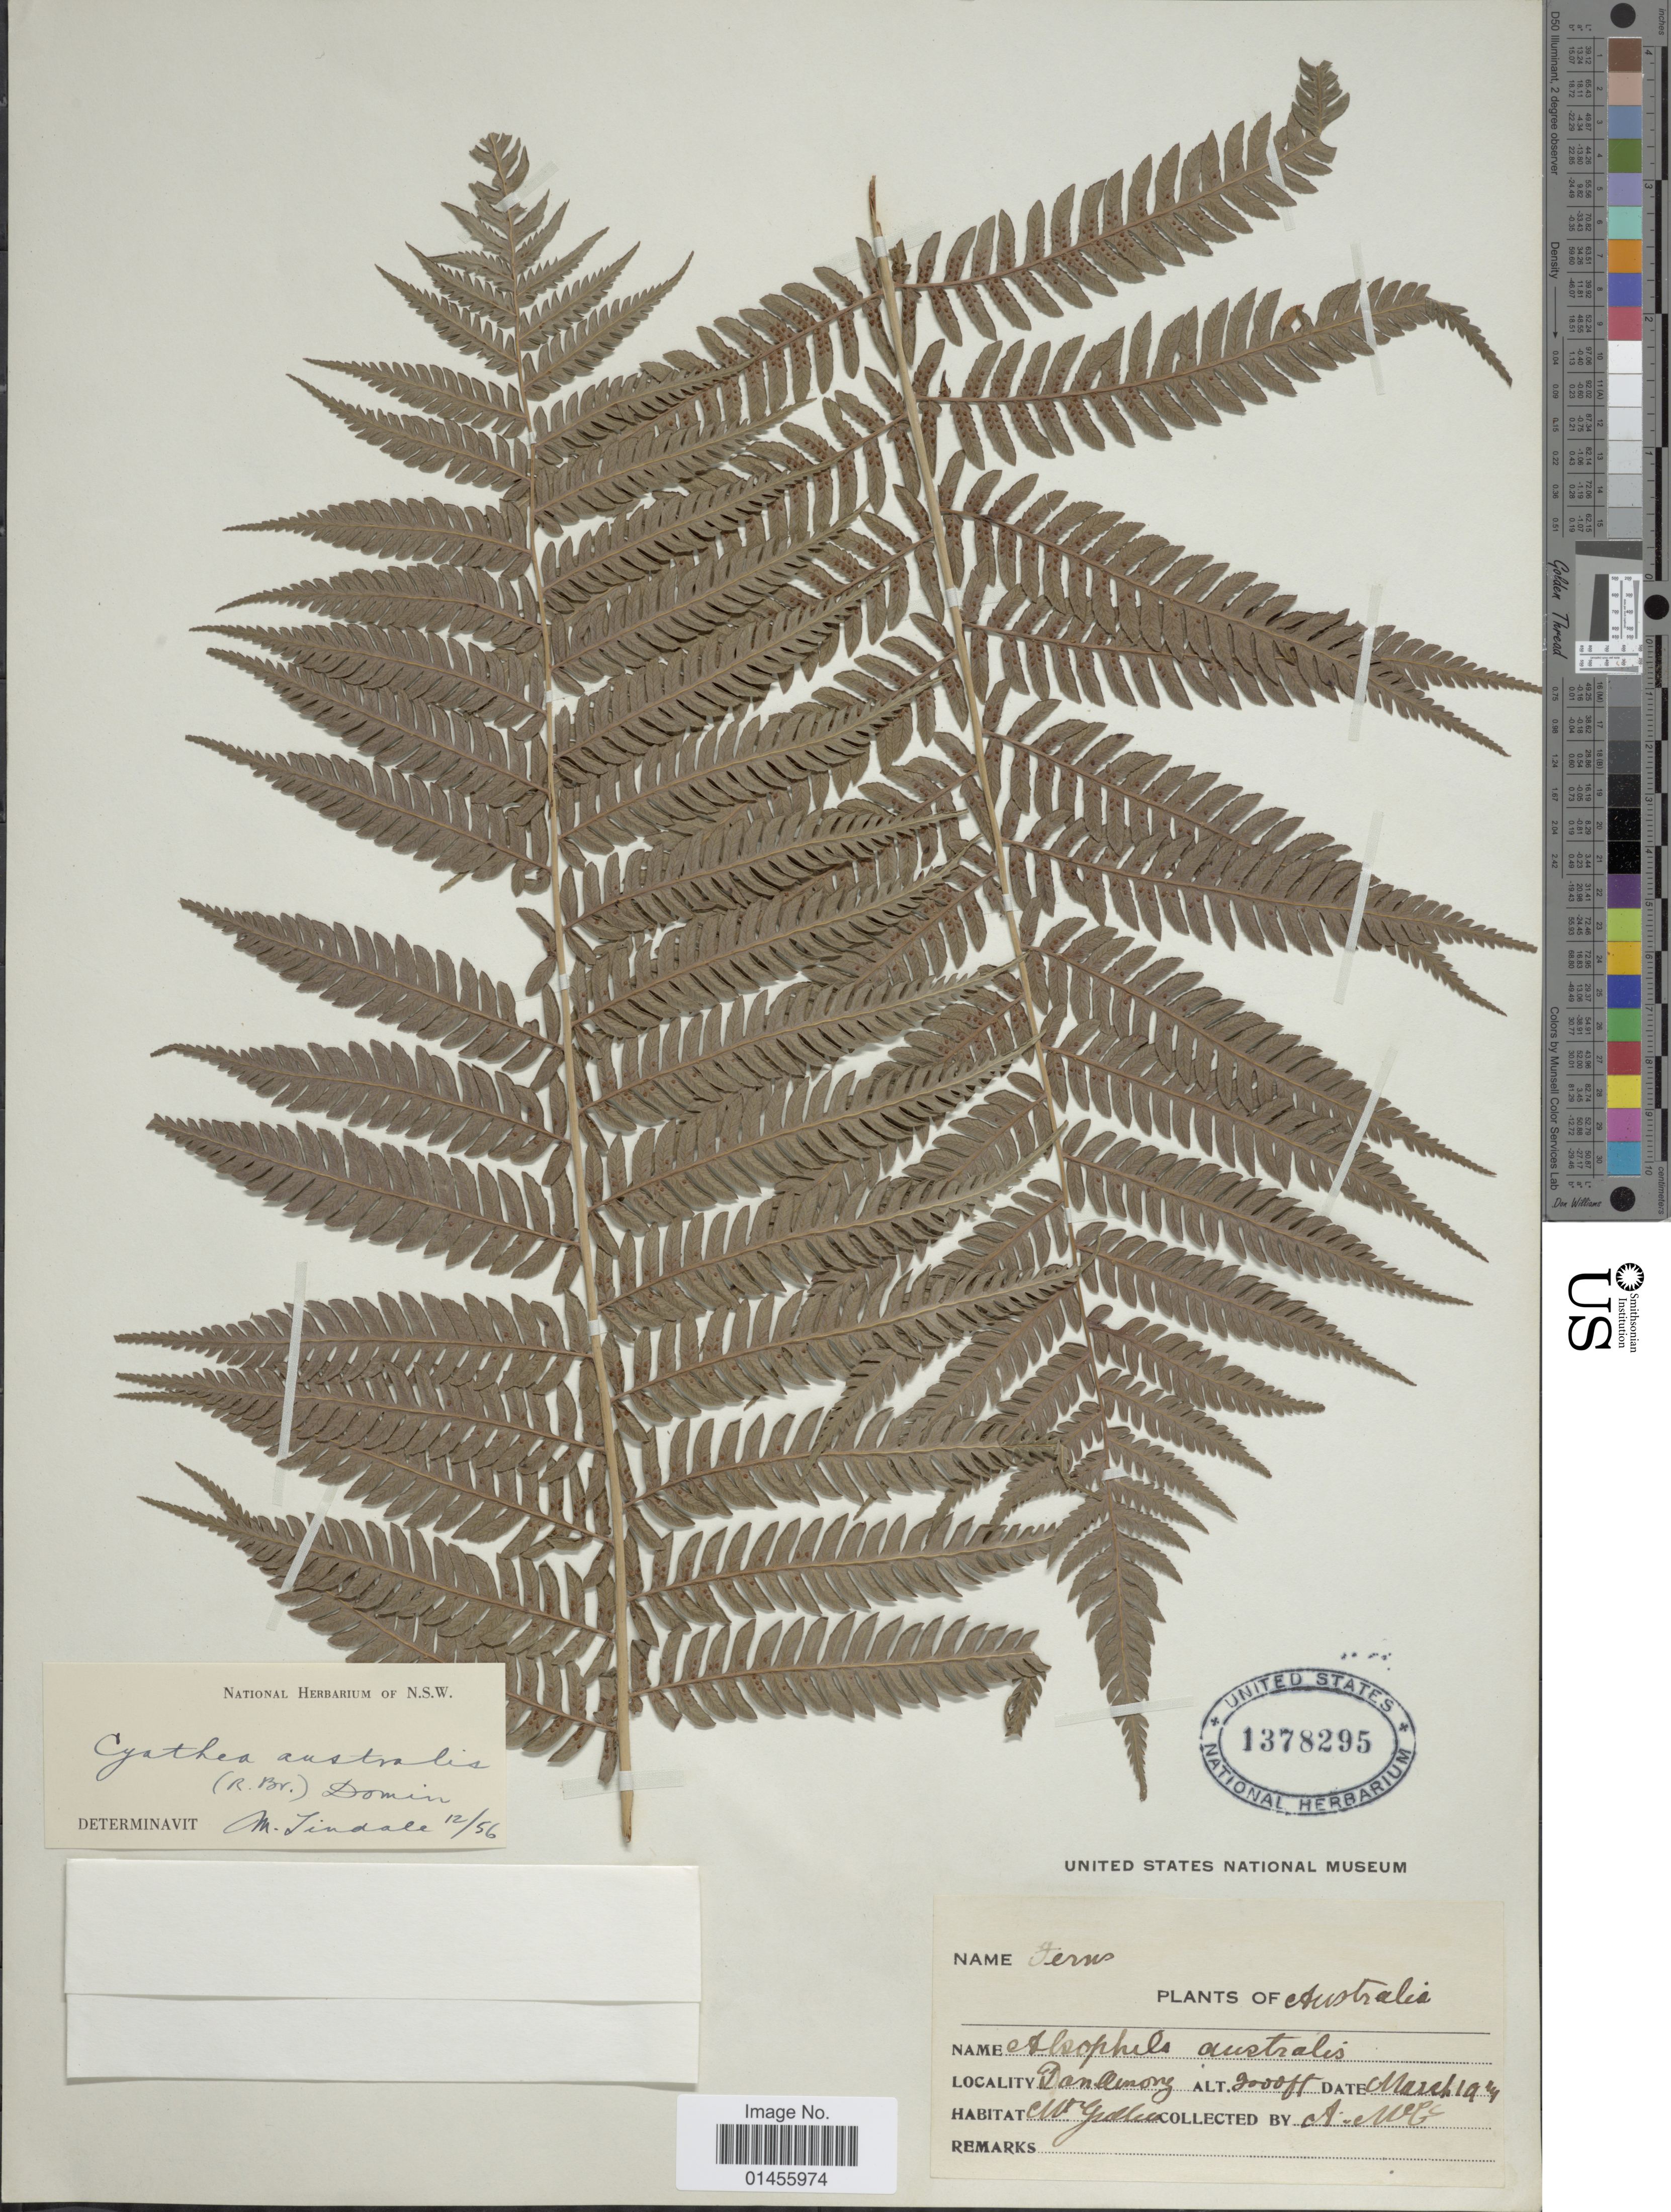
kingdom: Plantae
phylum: Tracheophyta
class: Polypodiopsida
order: Cyatheales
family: Cyatheaceae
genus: Alsophila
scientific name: Alsophila australis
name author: R. Br.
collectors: A. MacCaskill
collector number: s.n,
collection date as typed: or March 1921?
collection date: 1927-03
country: Australia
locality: Dandenong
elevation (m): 2743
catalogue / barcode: US 1378295